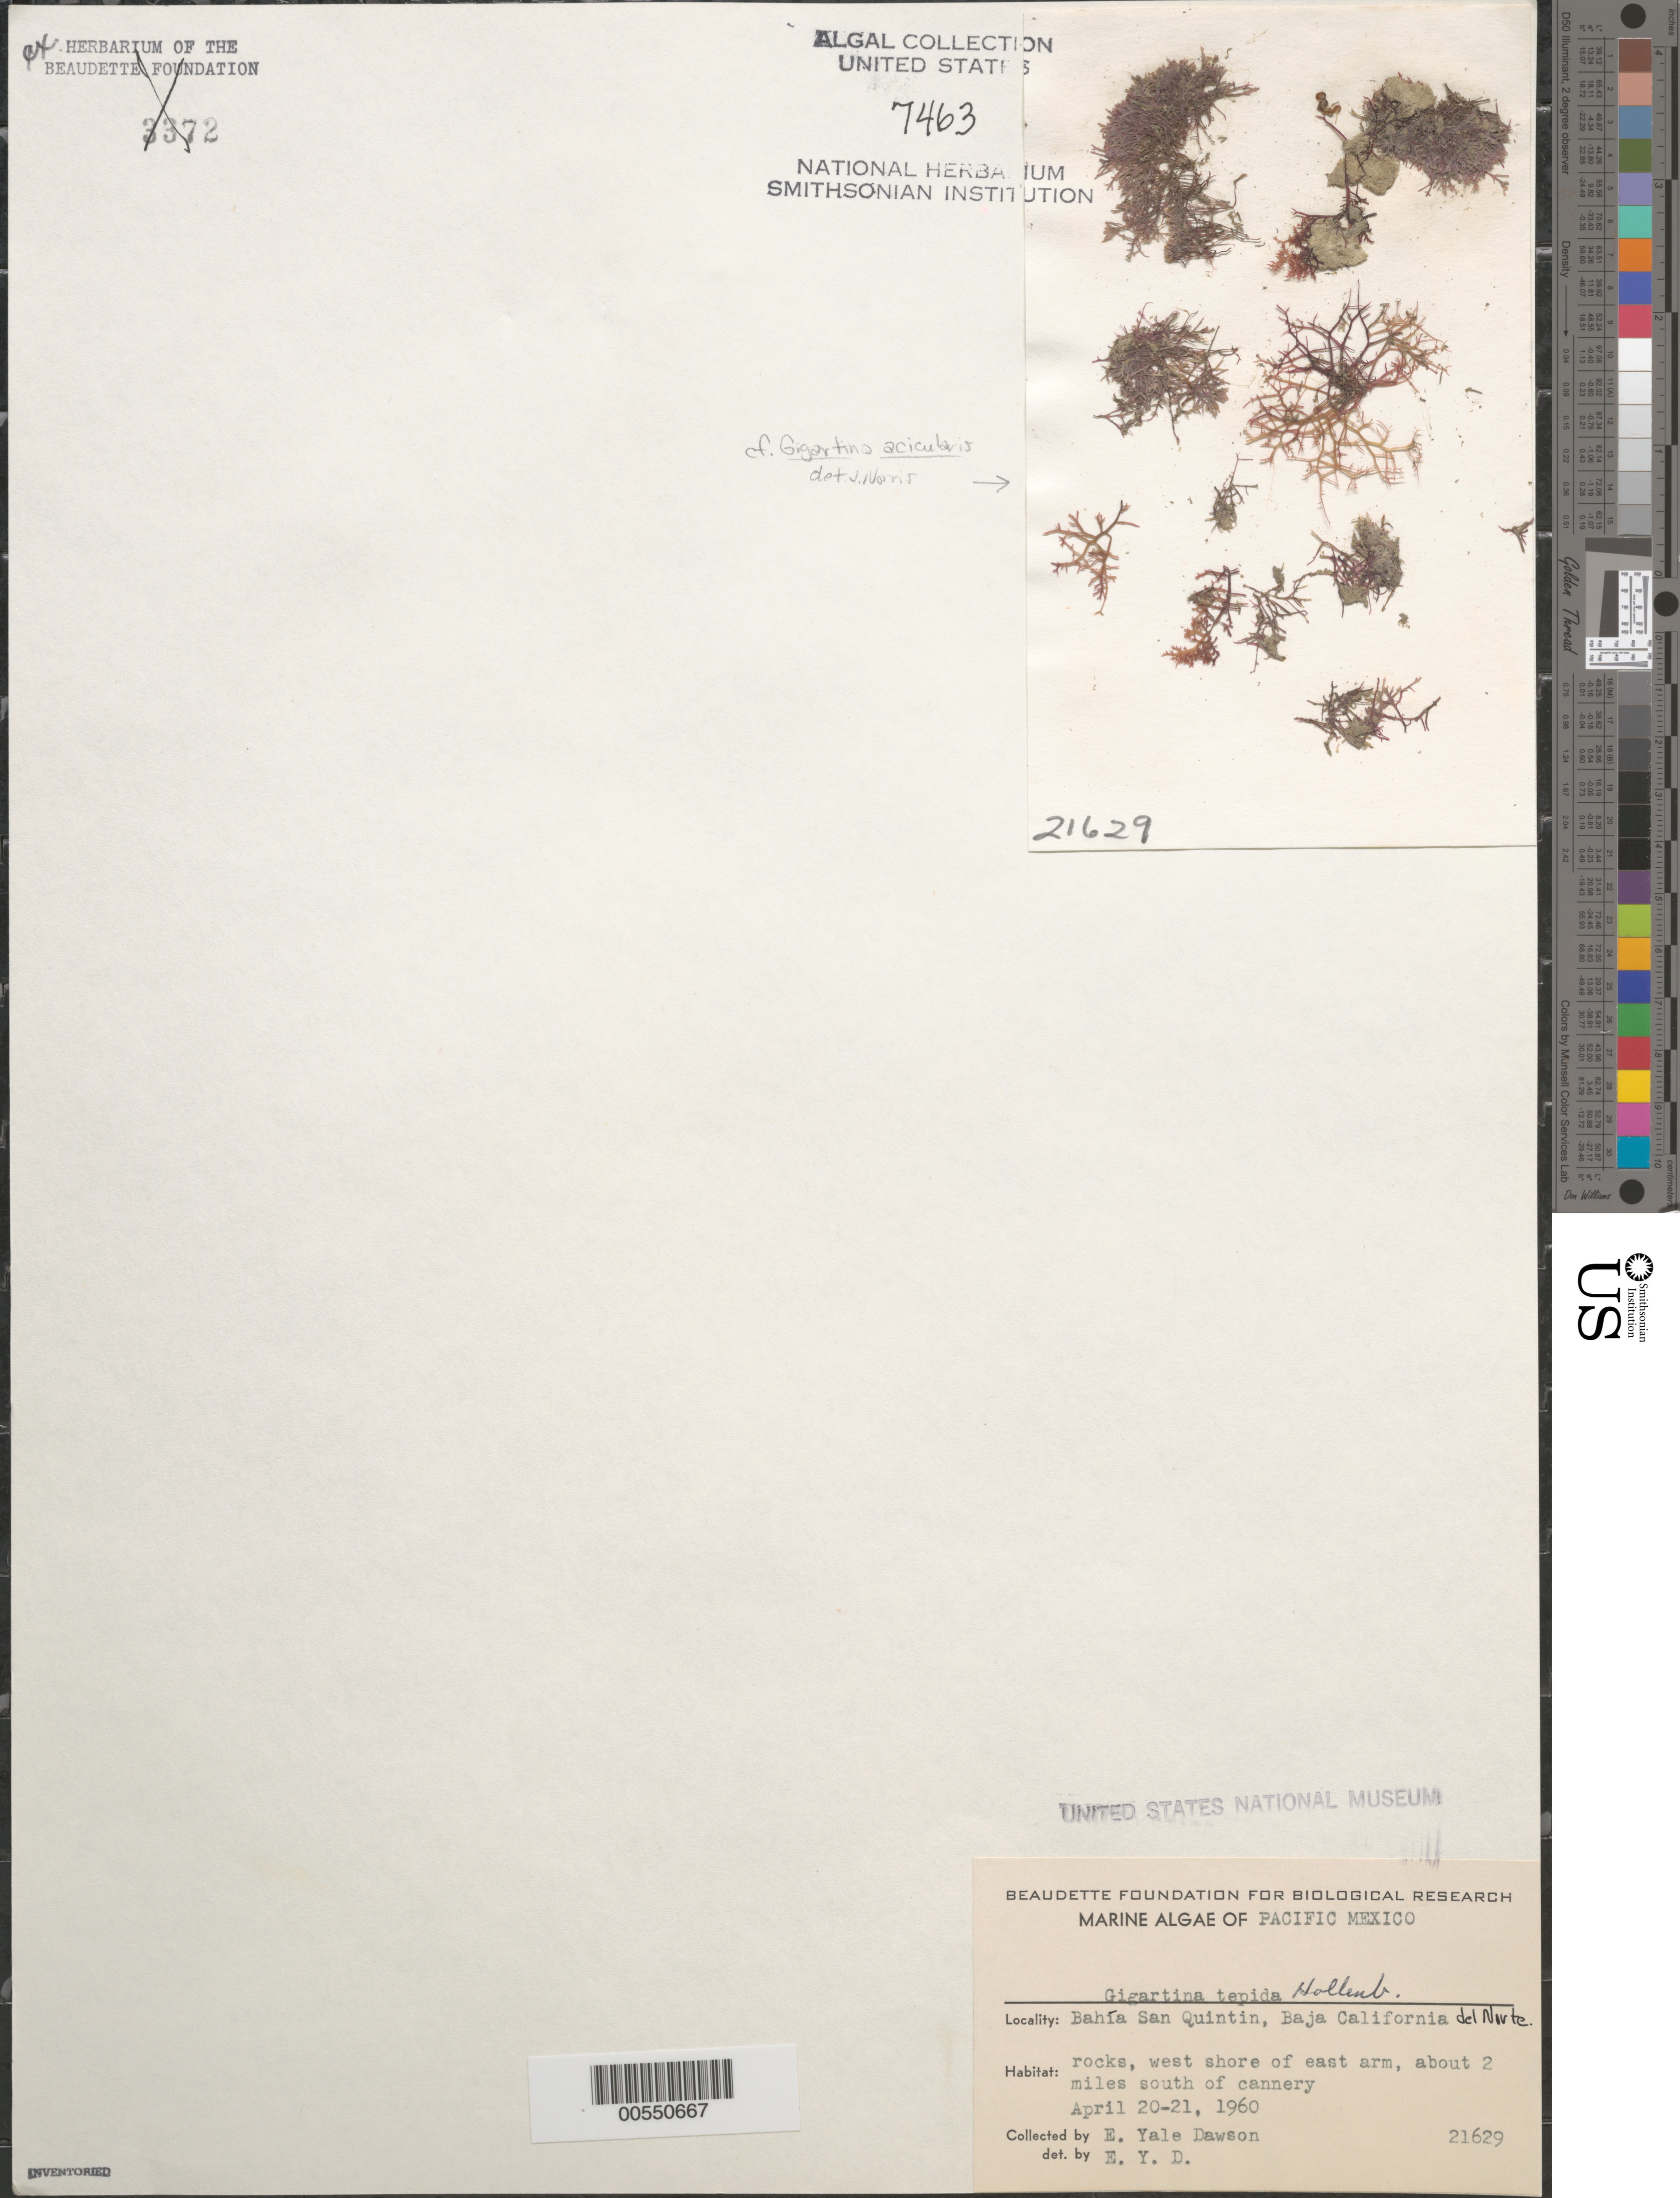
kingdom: Plantae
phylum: Rhodophyta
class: Florideophyceae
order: Gigartinales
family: Gigartinaceae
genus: Chondracanthus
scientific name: Chondracanthus tepidus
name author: (Hollenb.) Guiry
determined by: Algae name updating Project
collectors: E. Y. Dawson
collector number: EYD 21629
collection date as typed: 20 Apr 1960 TO 21 Apr 1960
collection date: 1960-04-20/1960-04-21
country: Mexico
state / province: Baja California Norte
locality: Bahia San Quintin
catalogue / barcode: US 7463